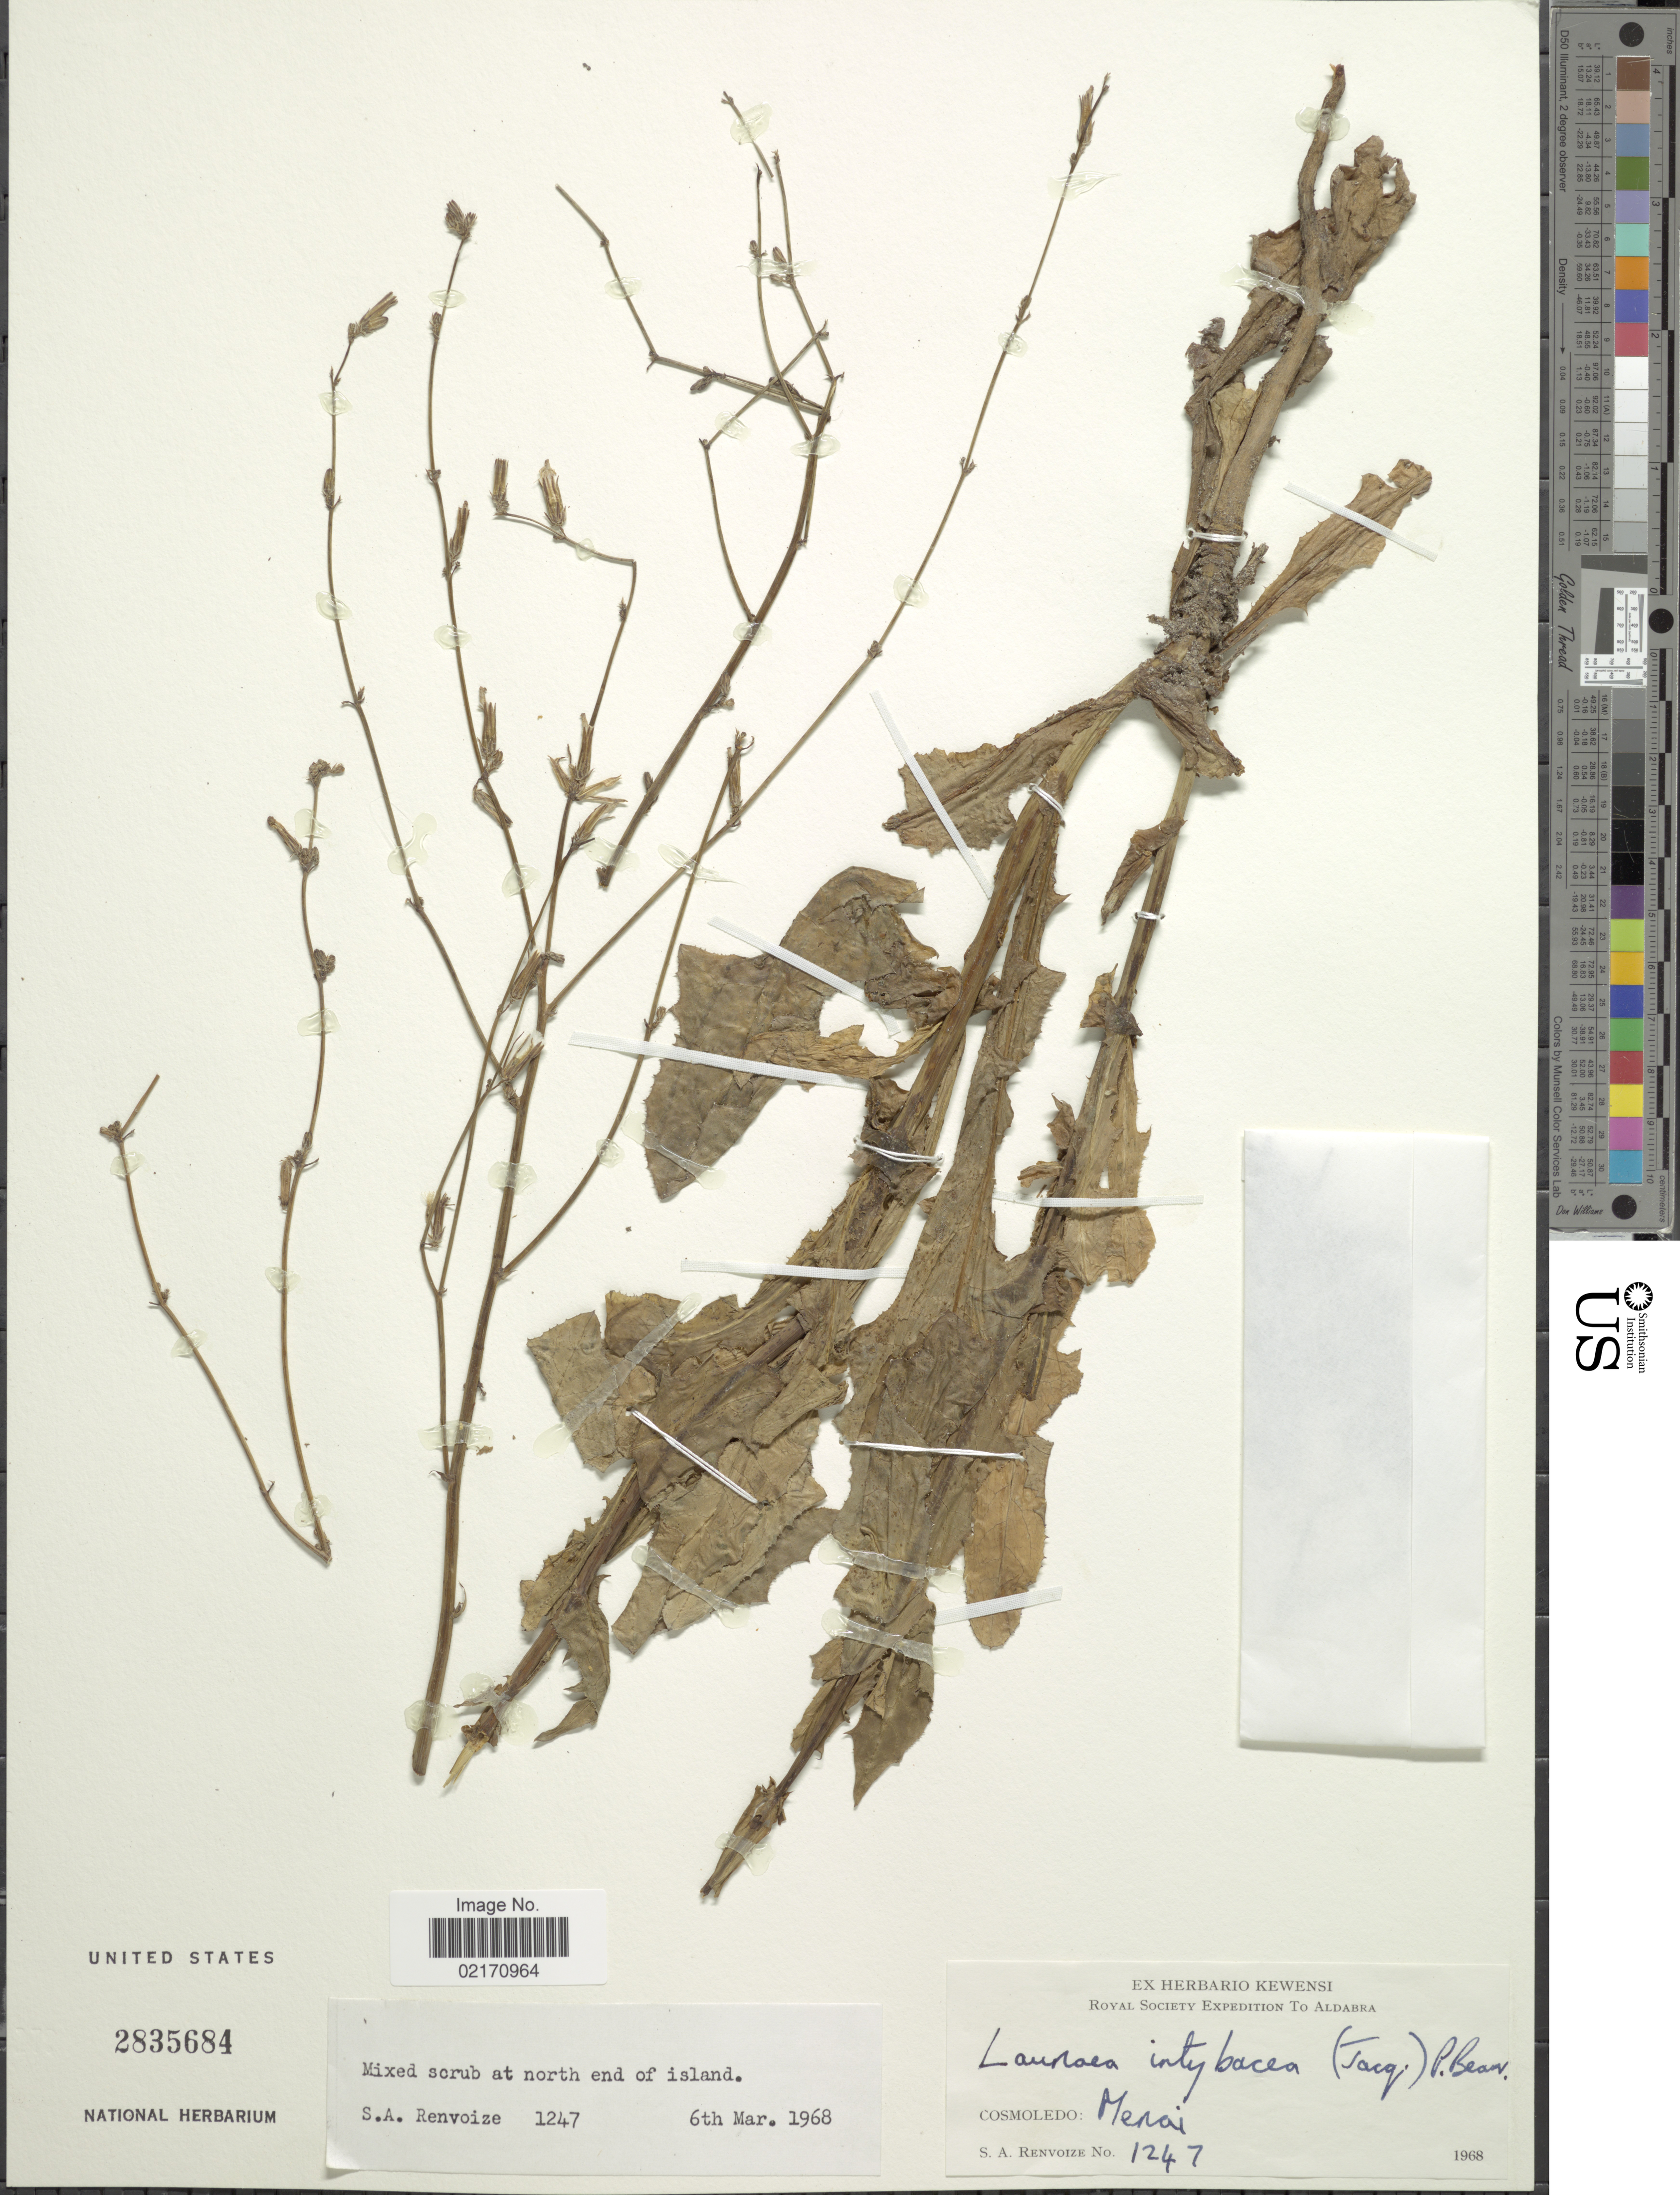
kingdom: Plantae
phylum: Tracheophyta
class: Magnoliopsida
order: Asterales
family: Asteraceae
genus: Launaea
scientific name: Launaea intybacea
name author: (Jacq.) Beauverd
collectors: S. A. Renvoize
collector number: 1247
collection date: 1968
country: Seychelles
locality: Aldabra, Cosmoledo, Menai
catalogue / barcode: US 2835684